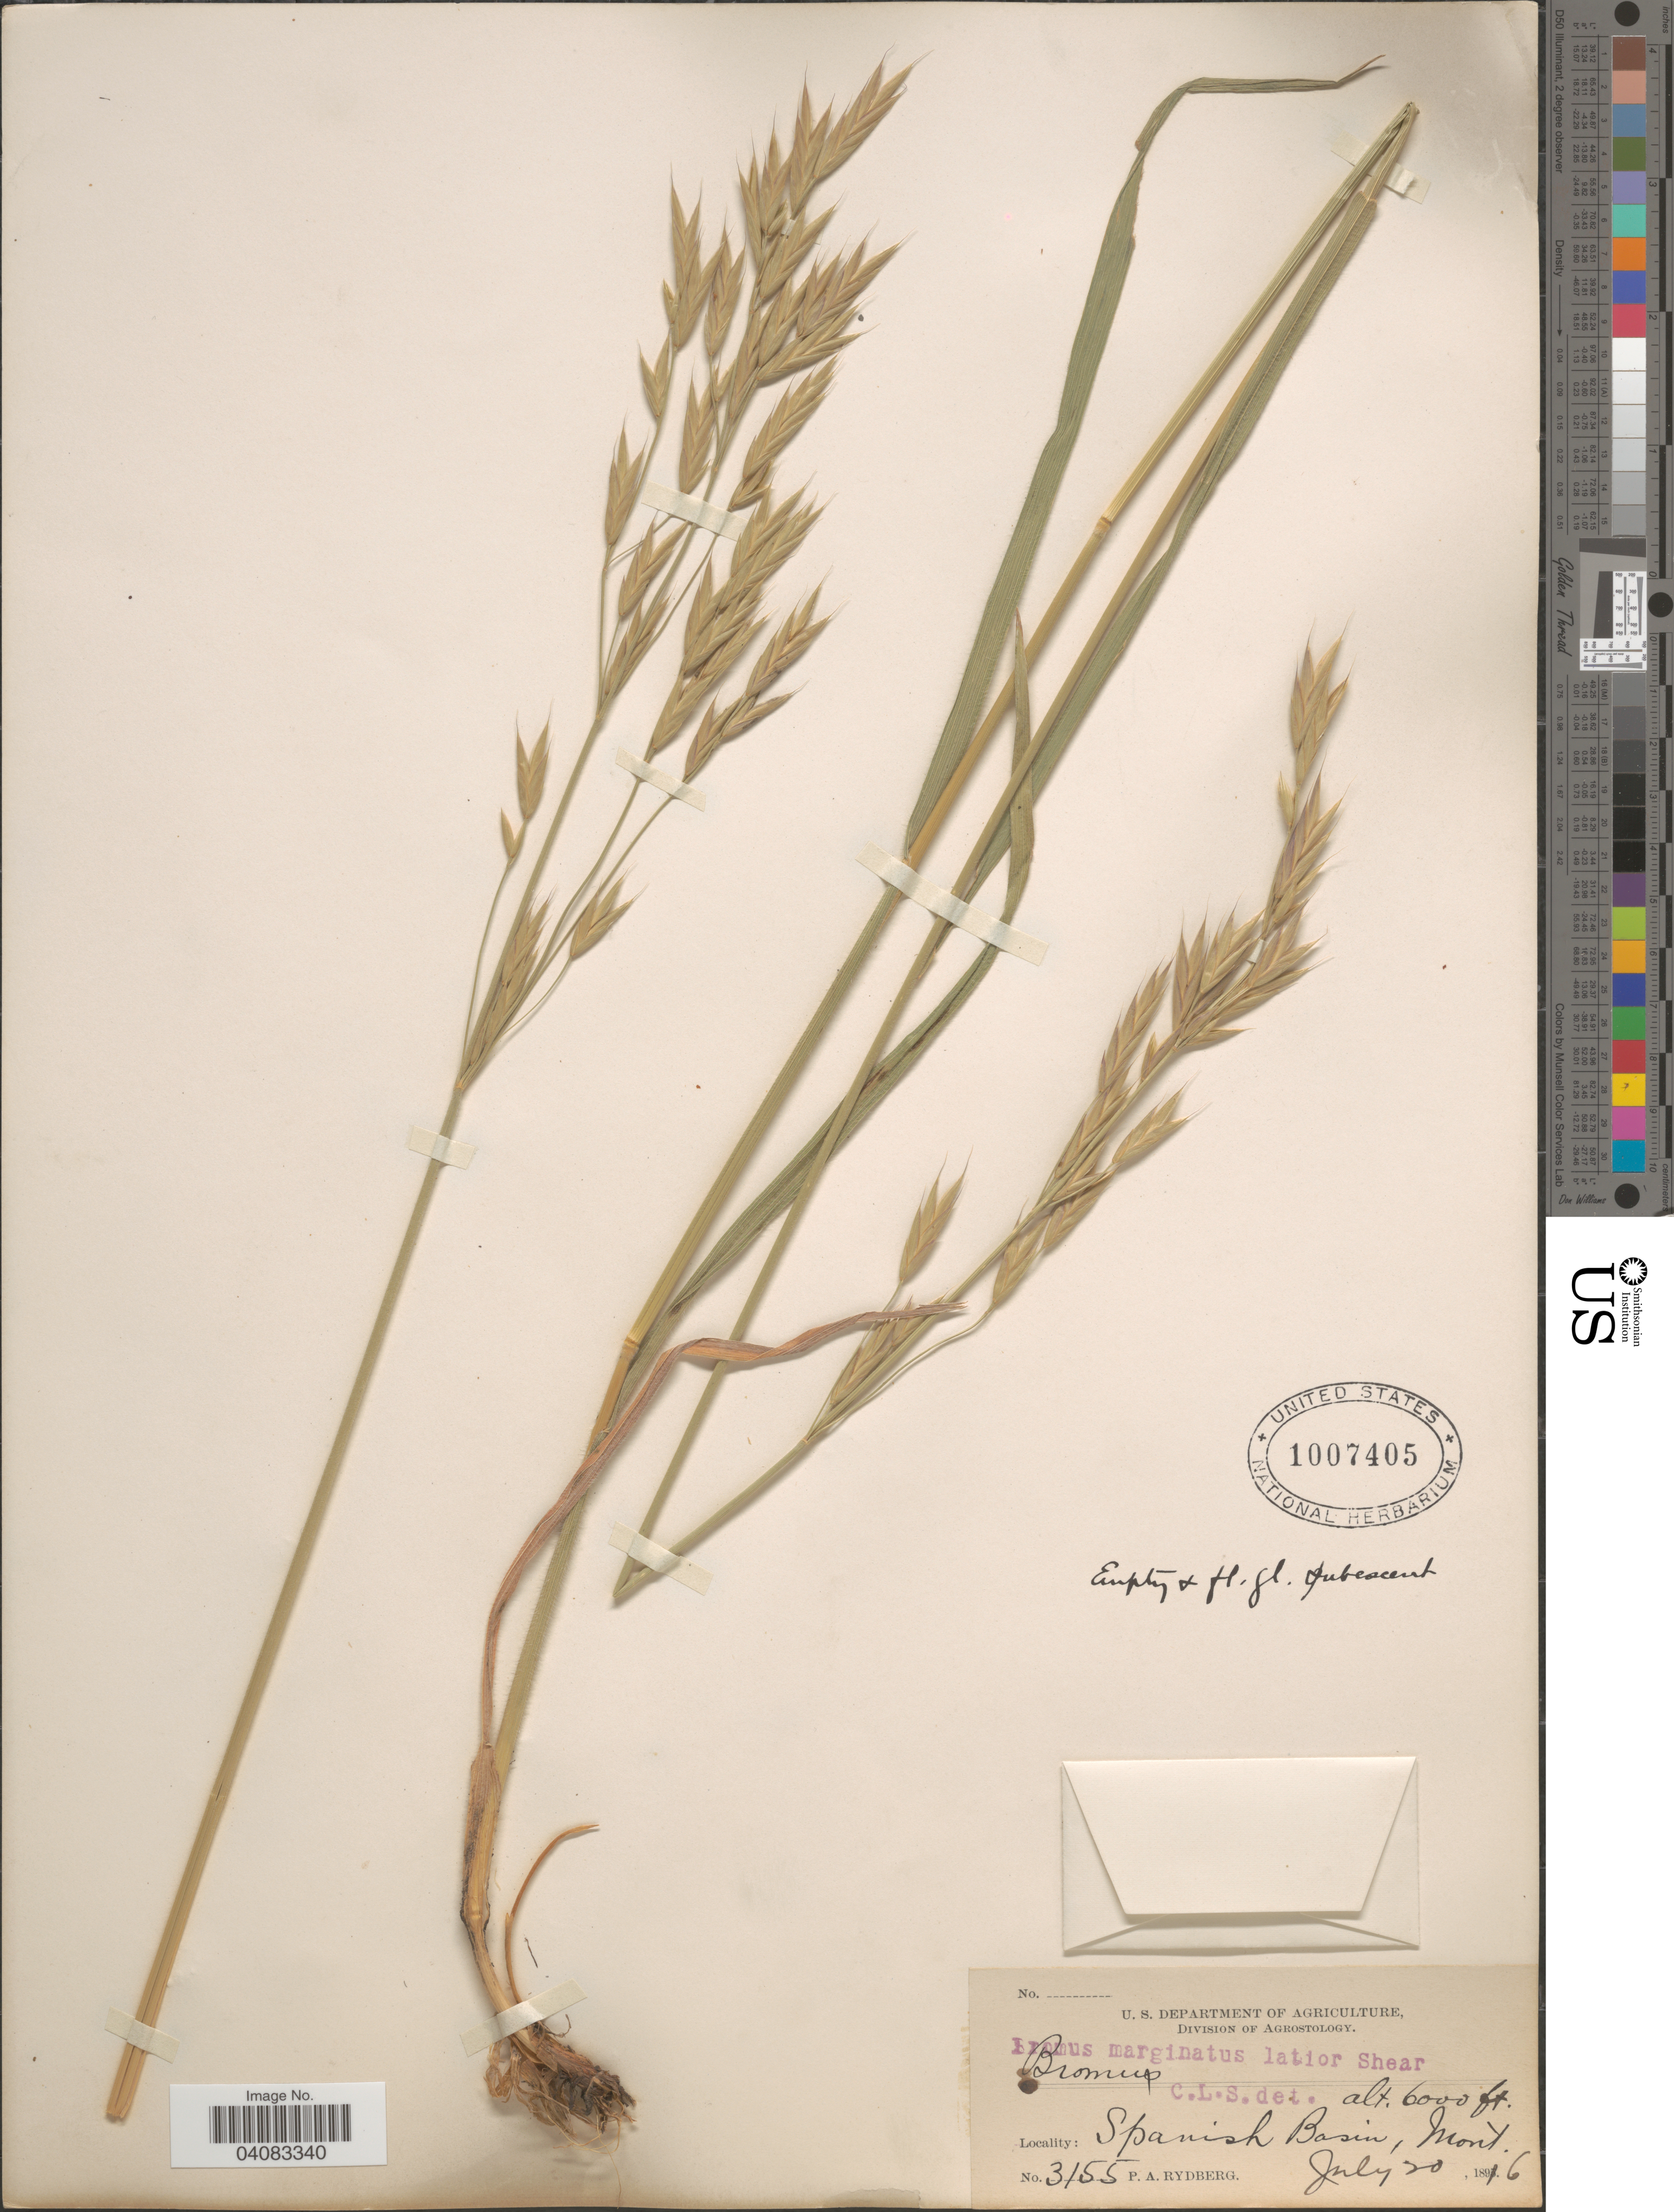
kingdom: Plantae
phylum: Tracheophyta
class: Liliopsida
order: Poales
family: Poaceae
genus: Bromus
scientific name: Bromus marginatus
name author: Nees ex Steud.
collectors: P. A. Rydberg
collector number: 3155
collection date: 1896-07-20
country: United States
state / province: Montana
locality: Spanish Basin.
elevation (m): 1829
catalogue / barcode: US 1007405